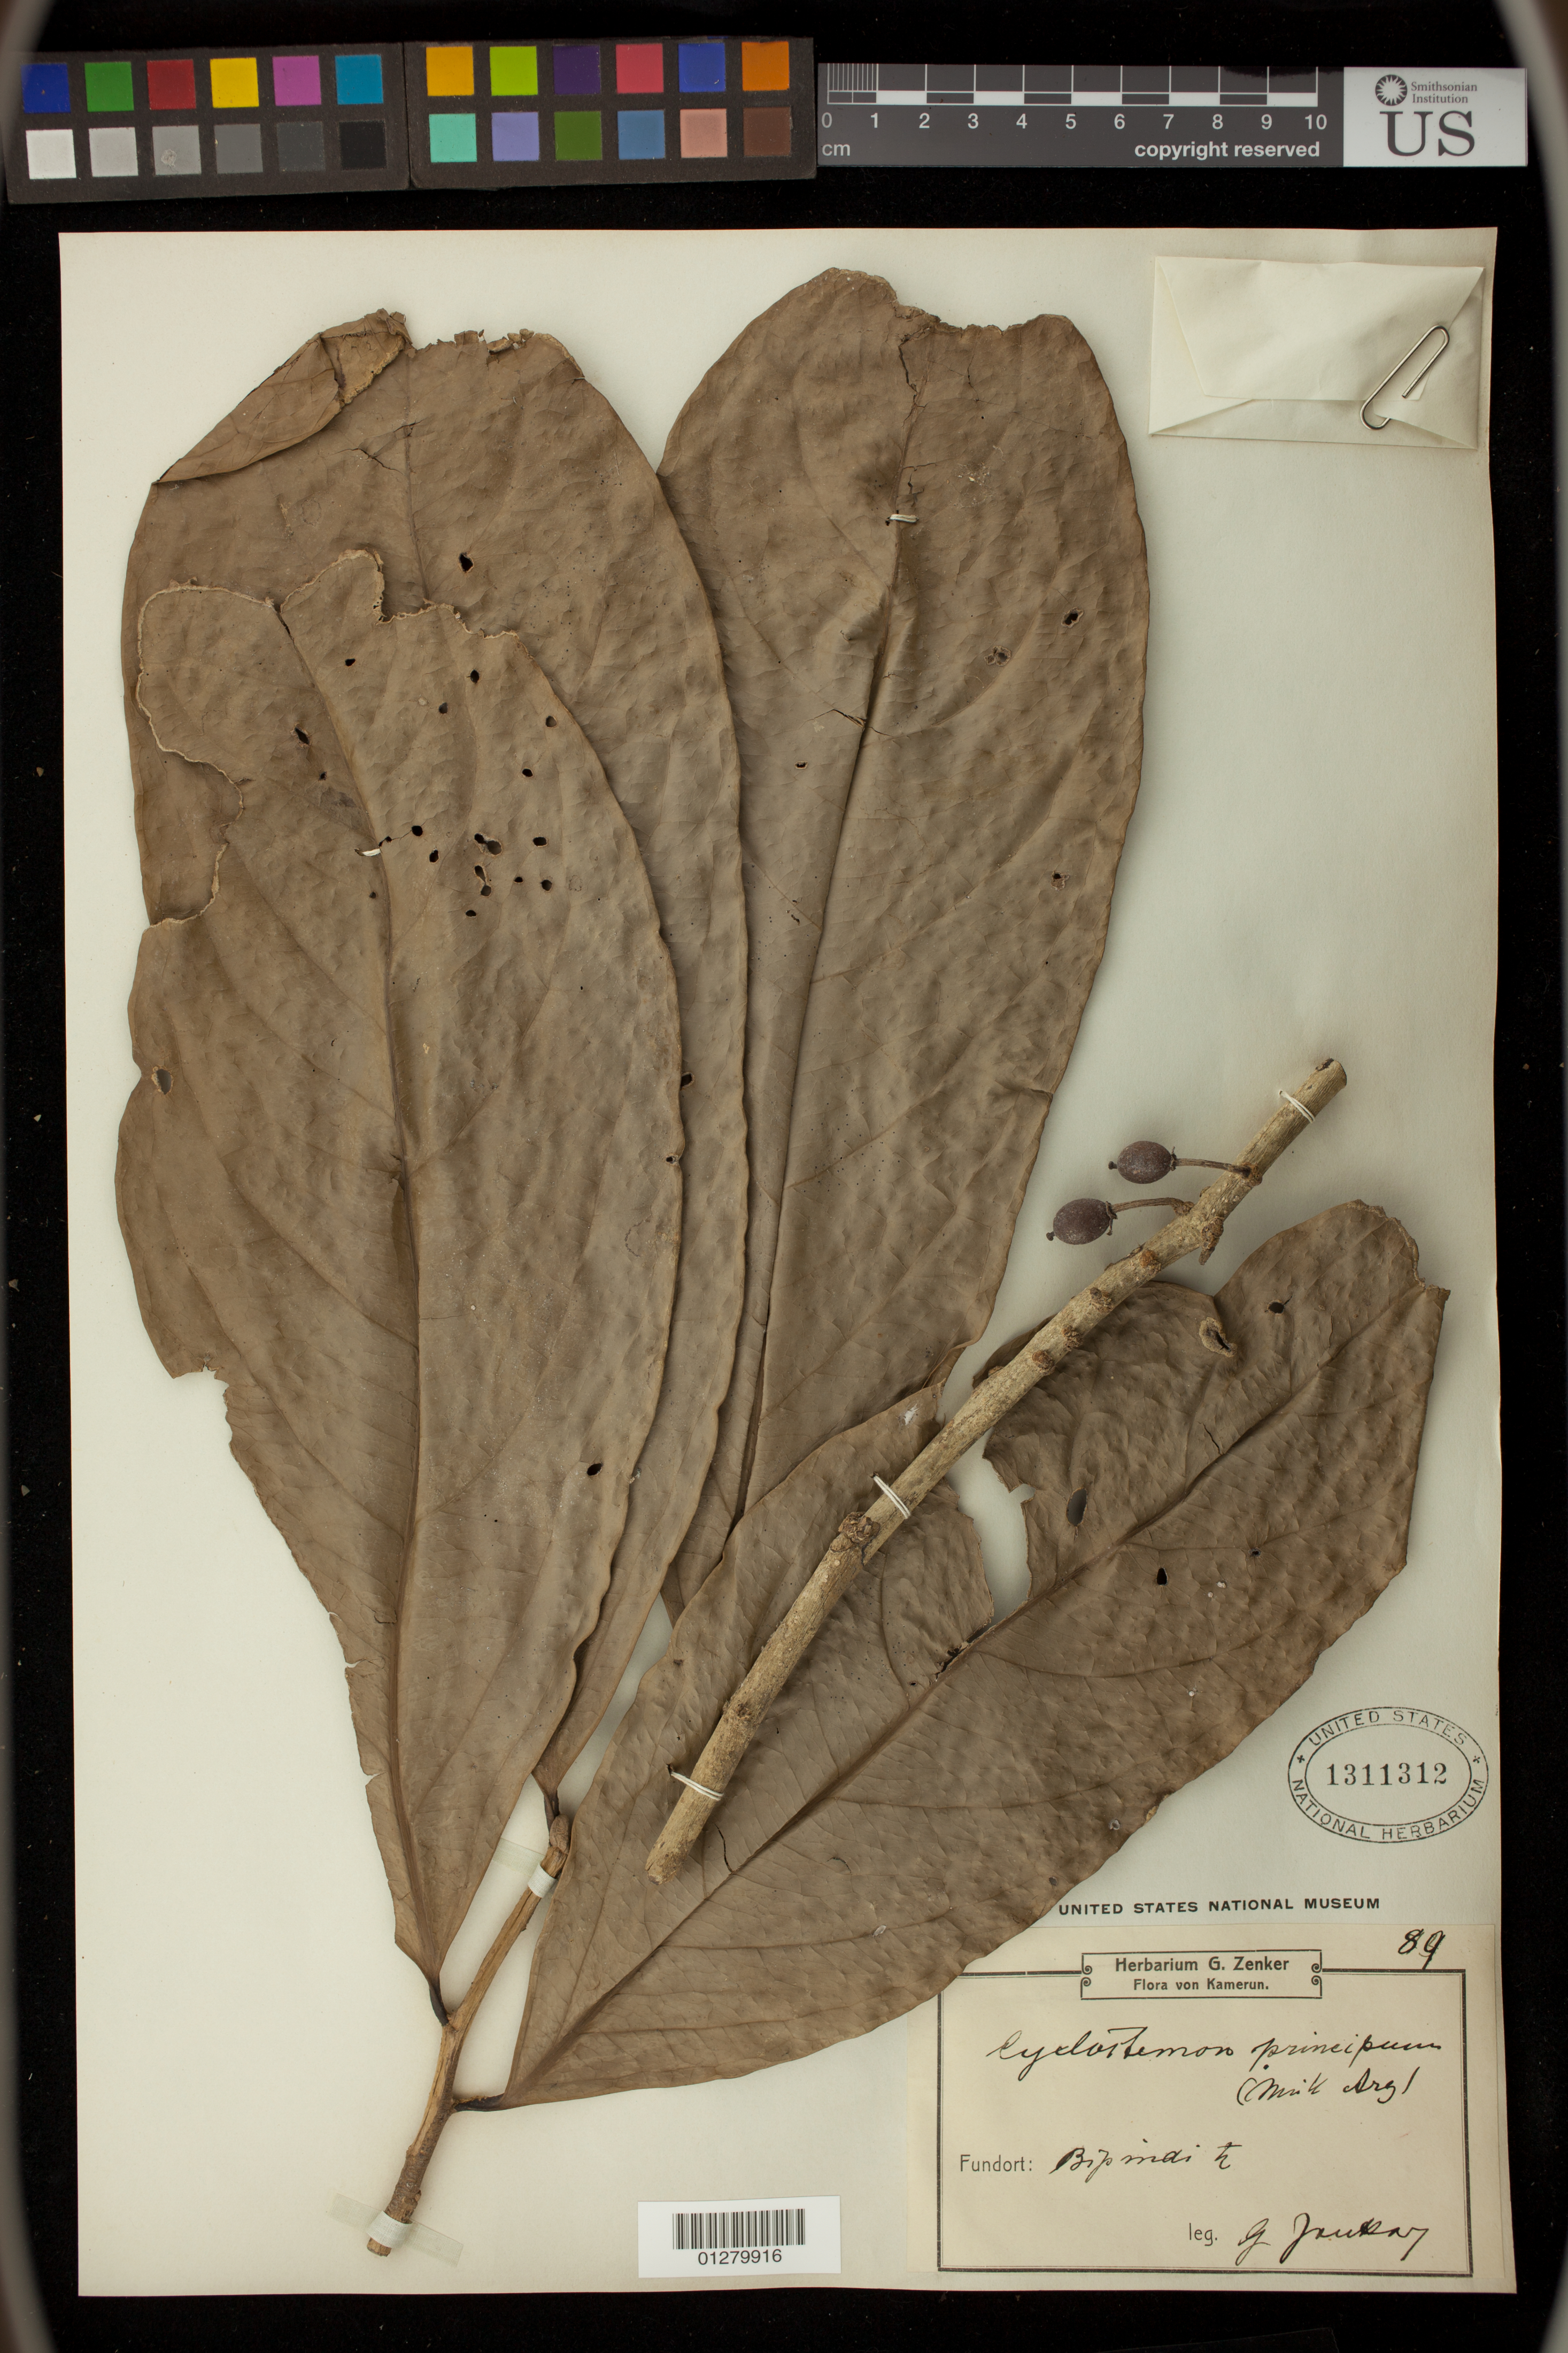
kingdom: Plantae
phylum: Tracheophyta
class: Magnoliopsida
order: Malpighiales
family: Putranjivaceae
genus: Drypetes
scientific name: Drypetes principum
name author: (Müll. Arg.) Hutch.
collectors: G. A. Zenker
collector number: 89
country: Cameroon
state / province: Sud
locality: Bipinde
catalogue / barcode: US 1311312